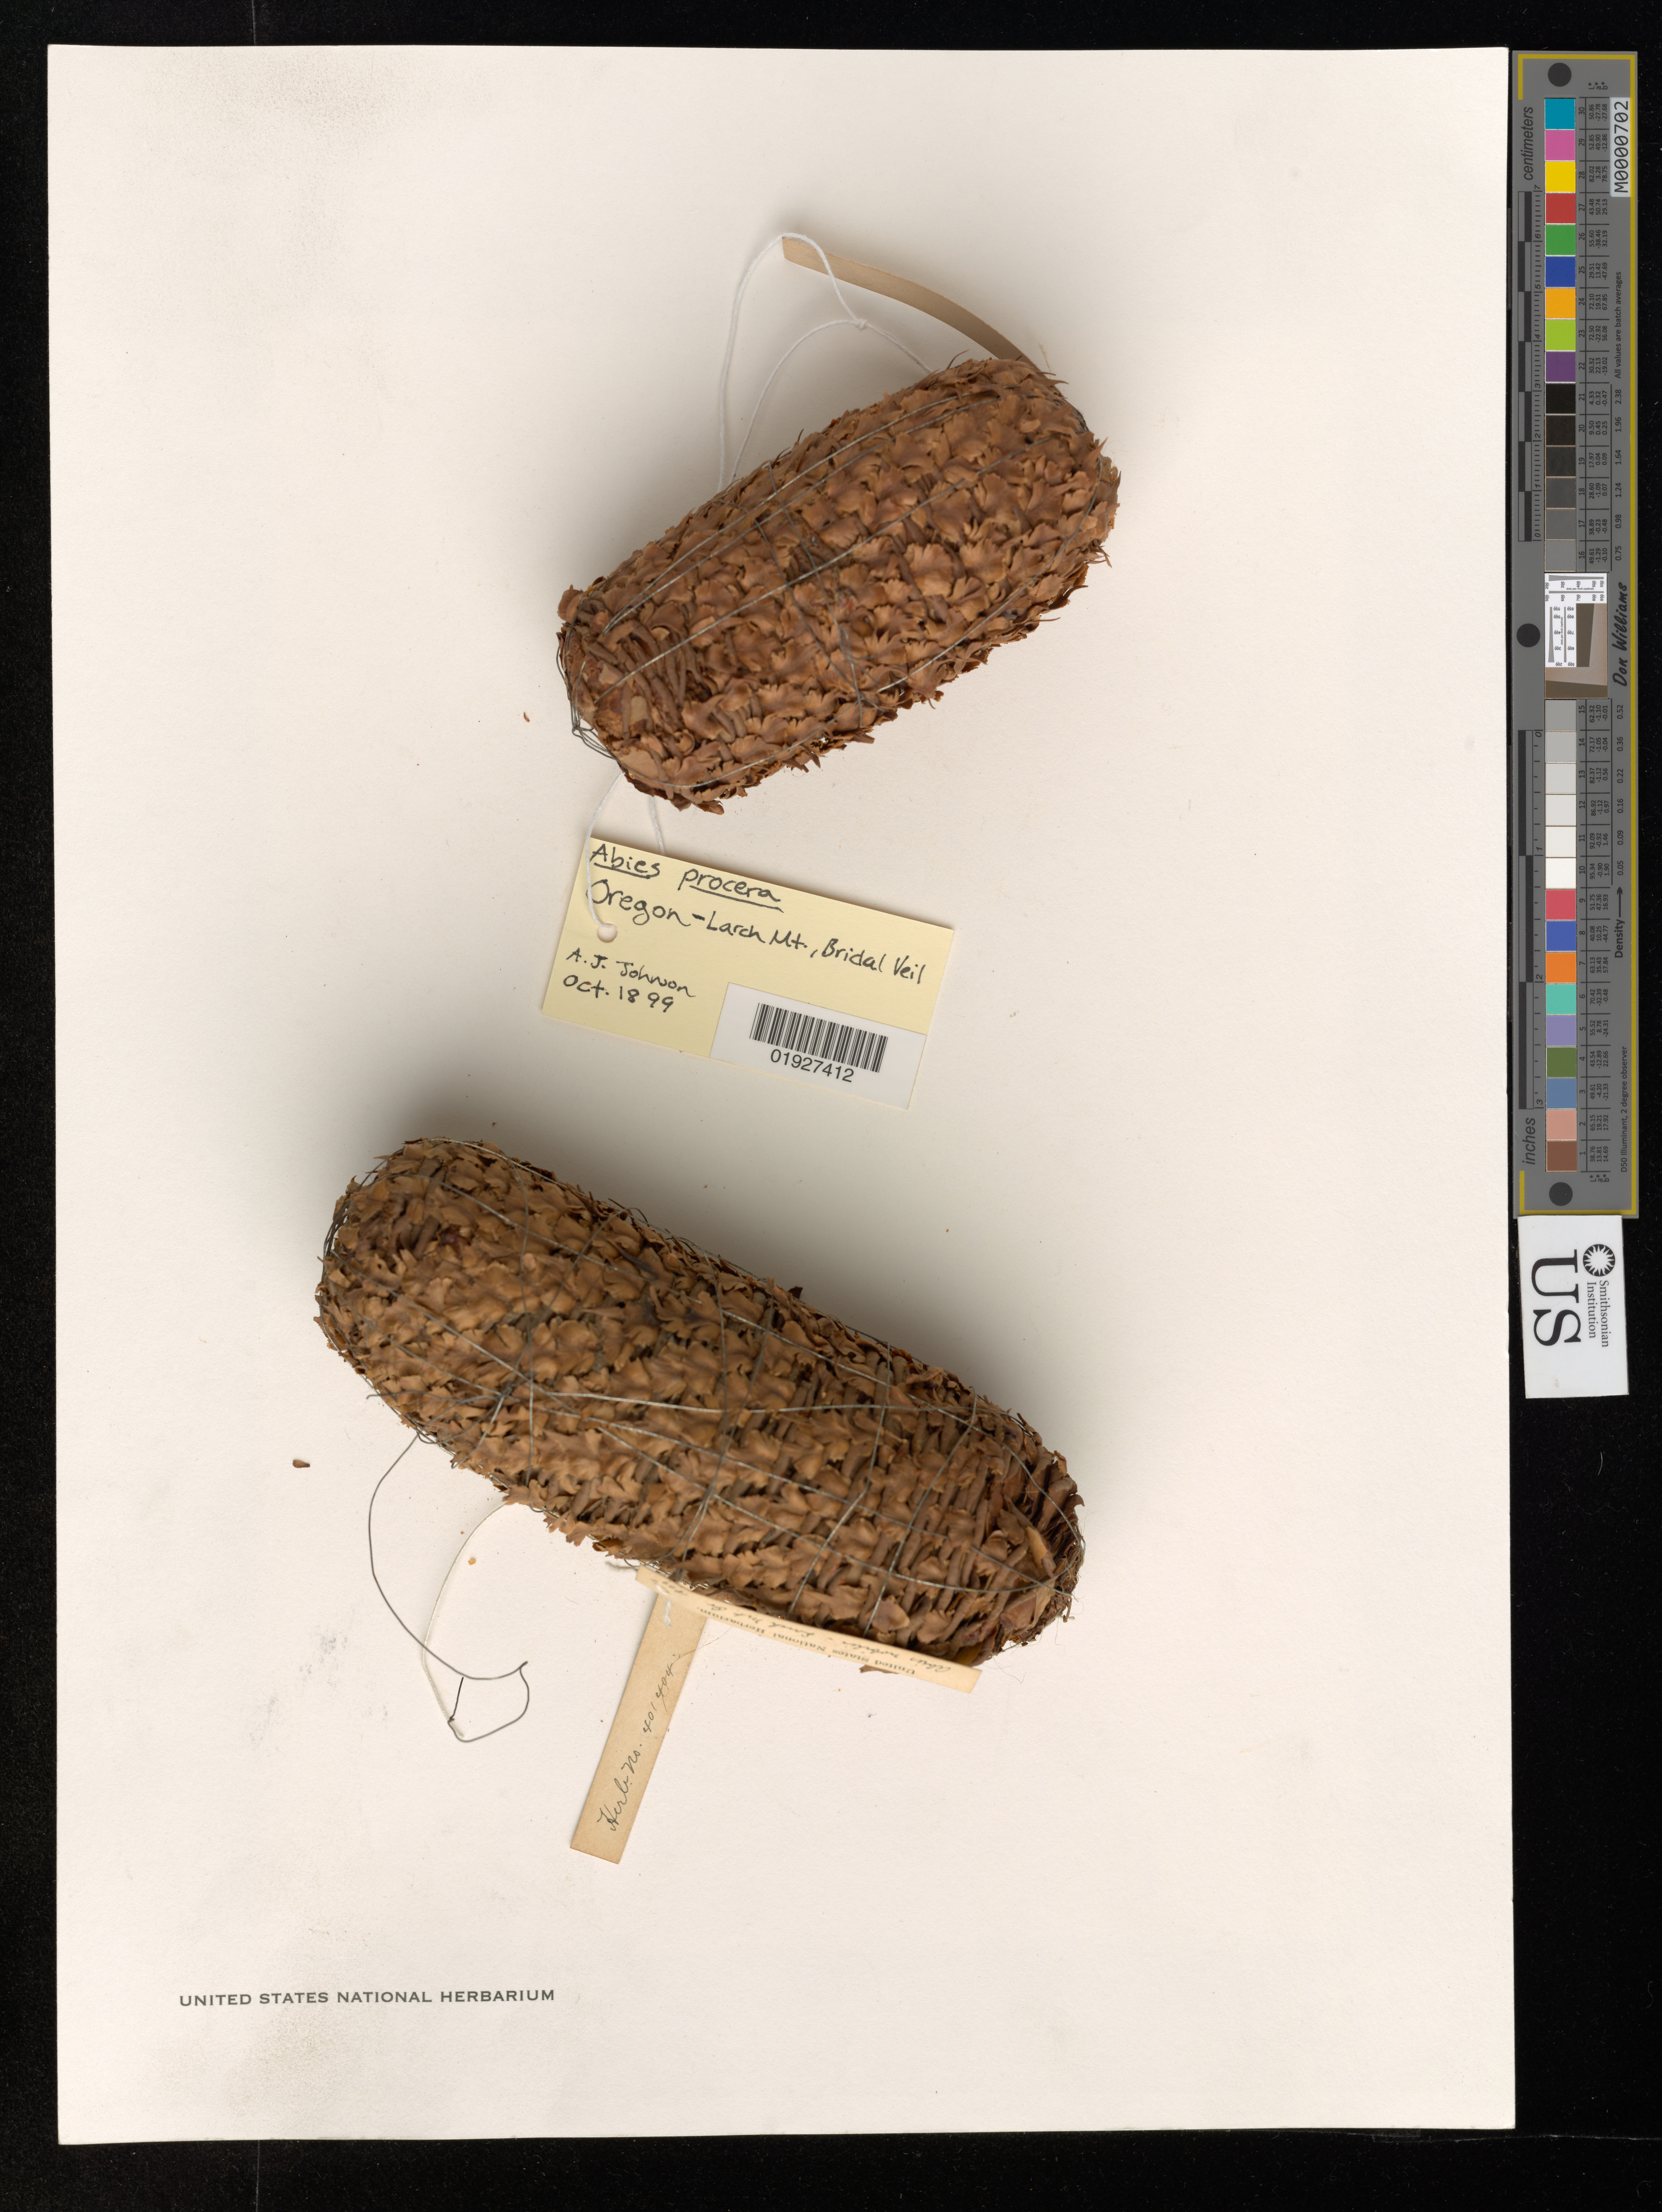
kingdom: Plantae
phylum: Tracheophyta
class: Pinopsida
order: Pinales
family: Pinaceae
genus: Abies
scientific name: Abies procera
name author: Rehder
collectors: A. Johnson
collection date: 1899-10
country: United States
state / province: Oregon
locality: Larch Mt., Bridal Veil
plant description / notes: Herb. no. 401404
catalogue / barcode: US 401404